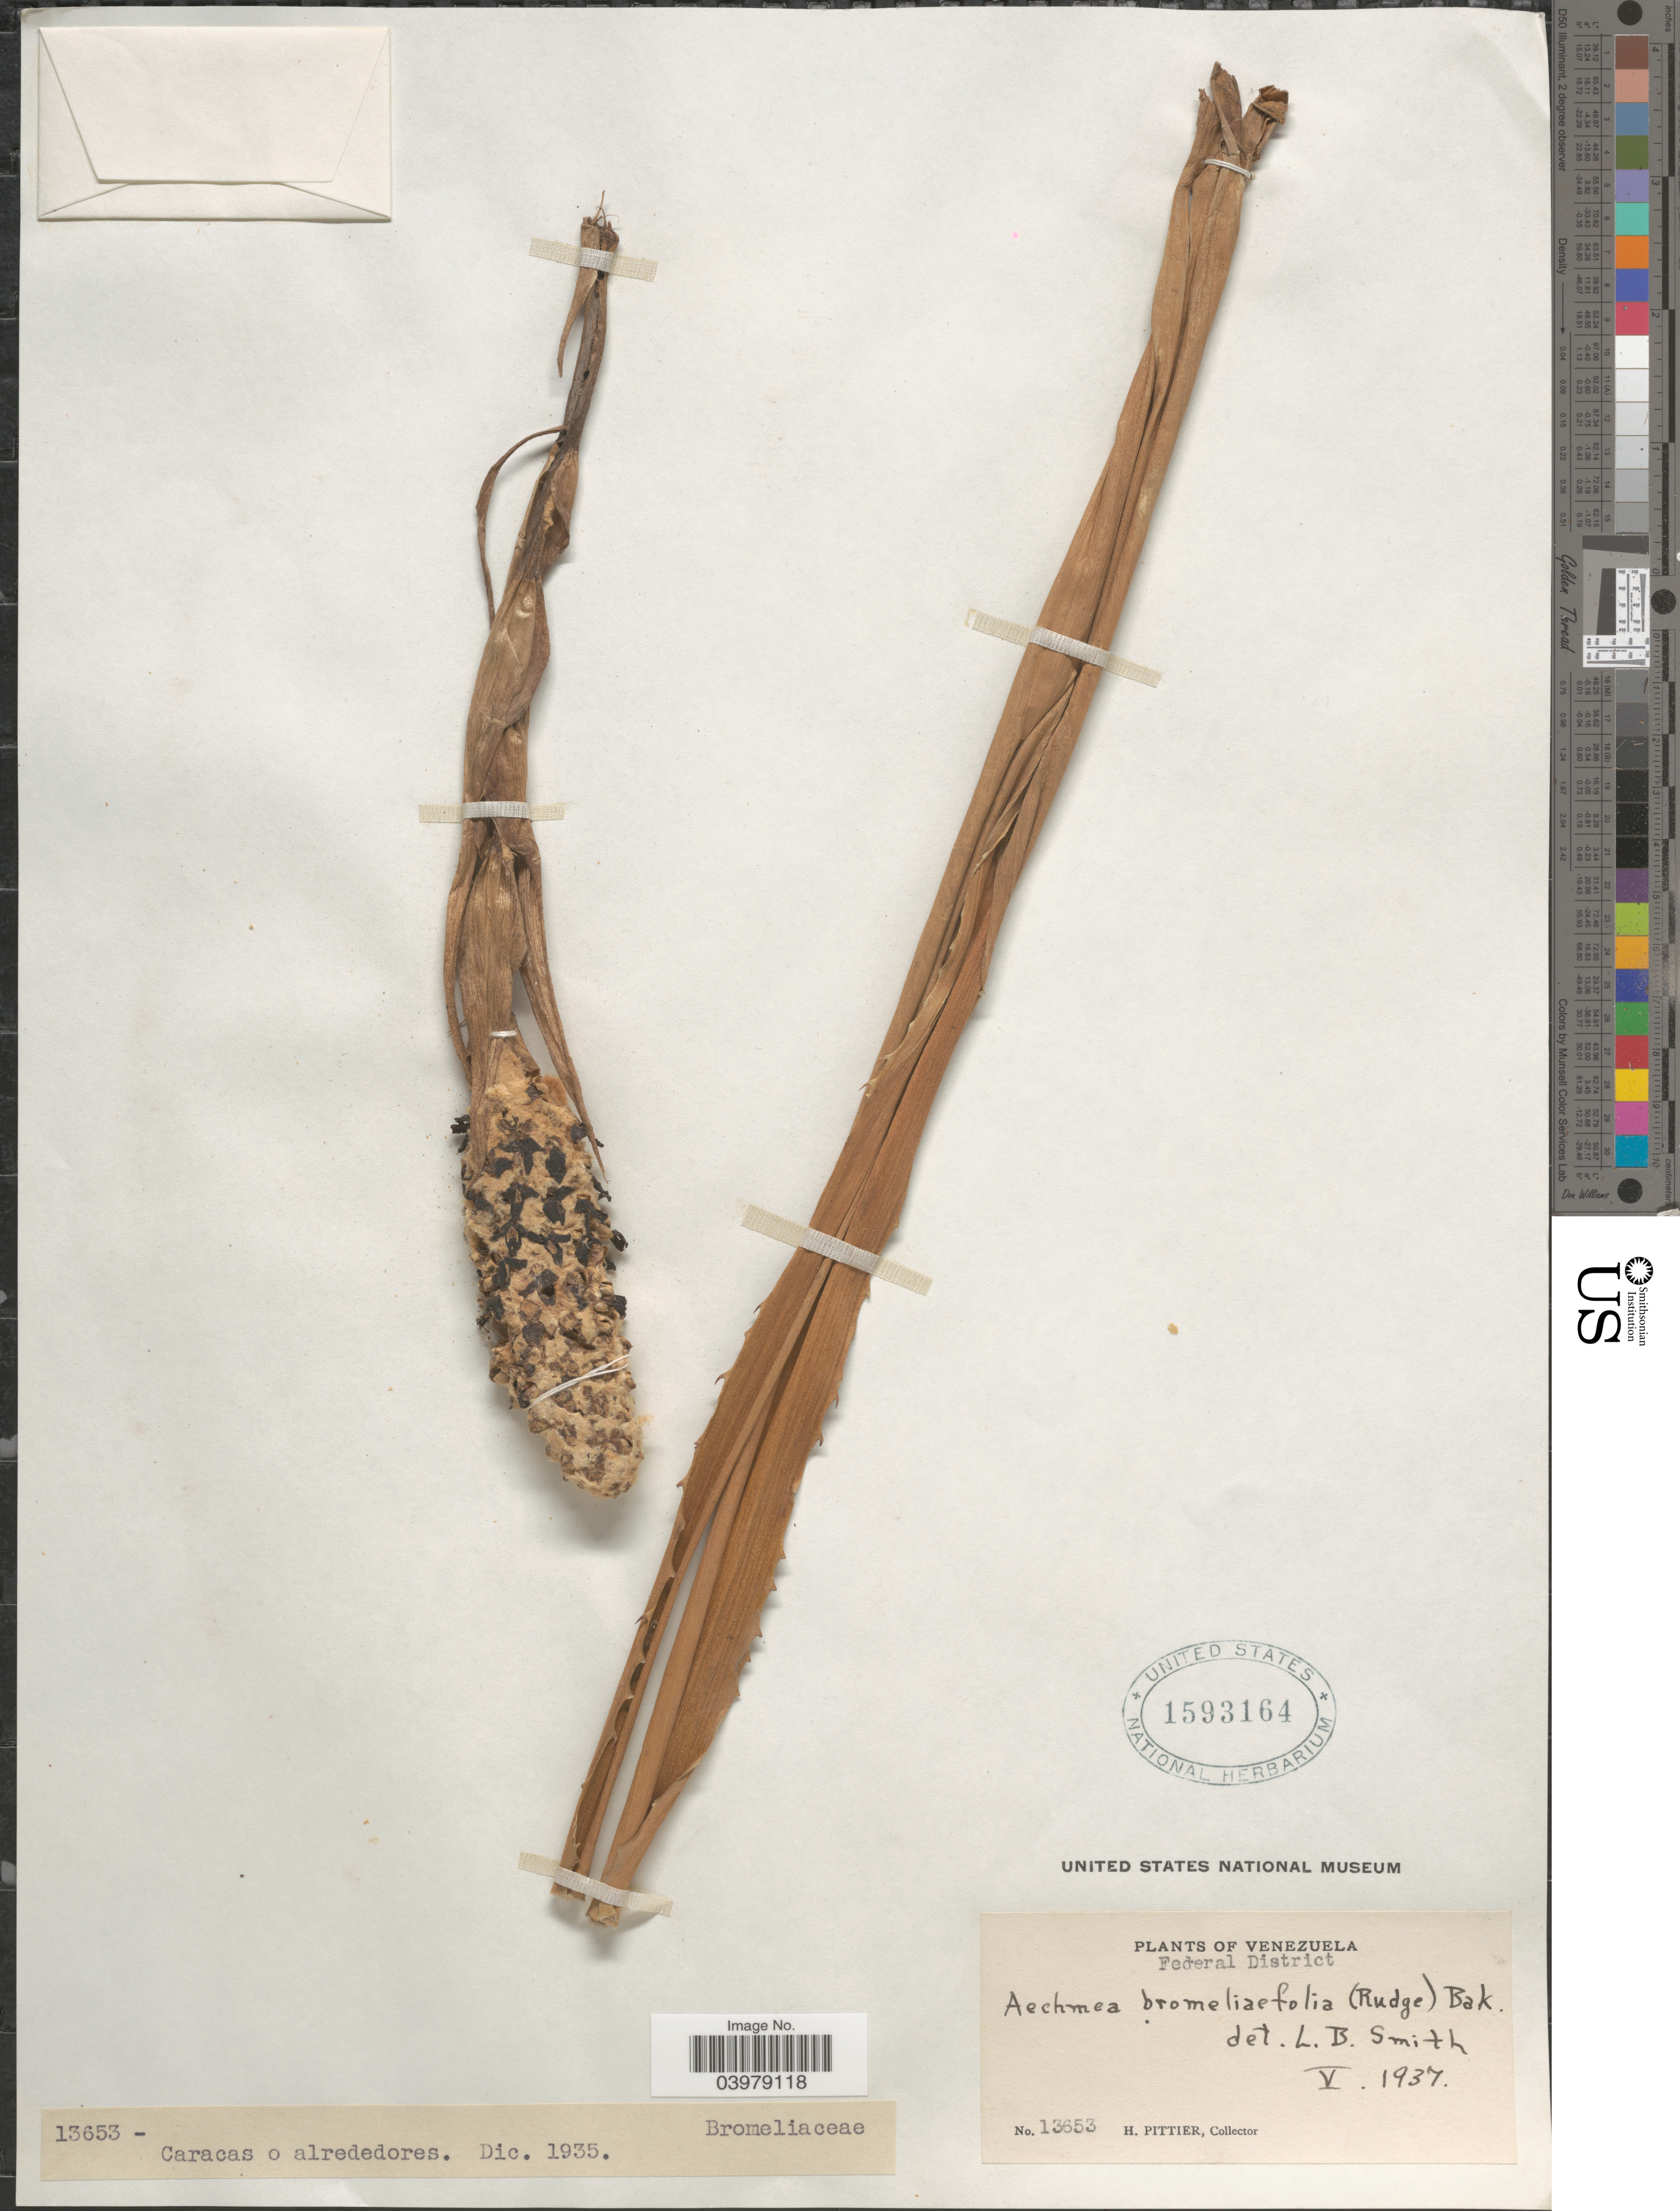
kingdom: Plantae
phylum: Tracheophyta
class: Liliopsida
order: Poales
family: Bromeliaceae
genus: Aechmea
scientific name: Aechmea bromeliifolia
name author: (Rudge) Baker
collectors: H. F. Pittier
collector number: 13653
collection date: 1935-12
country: Venezuela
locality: Federal District. Caracas o alrededores.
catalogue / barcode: US 1593164